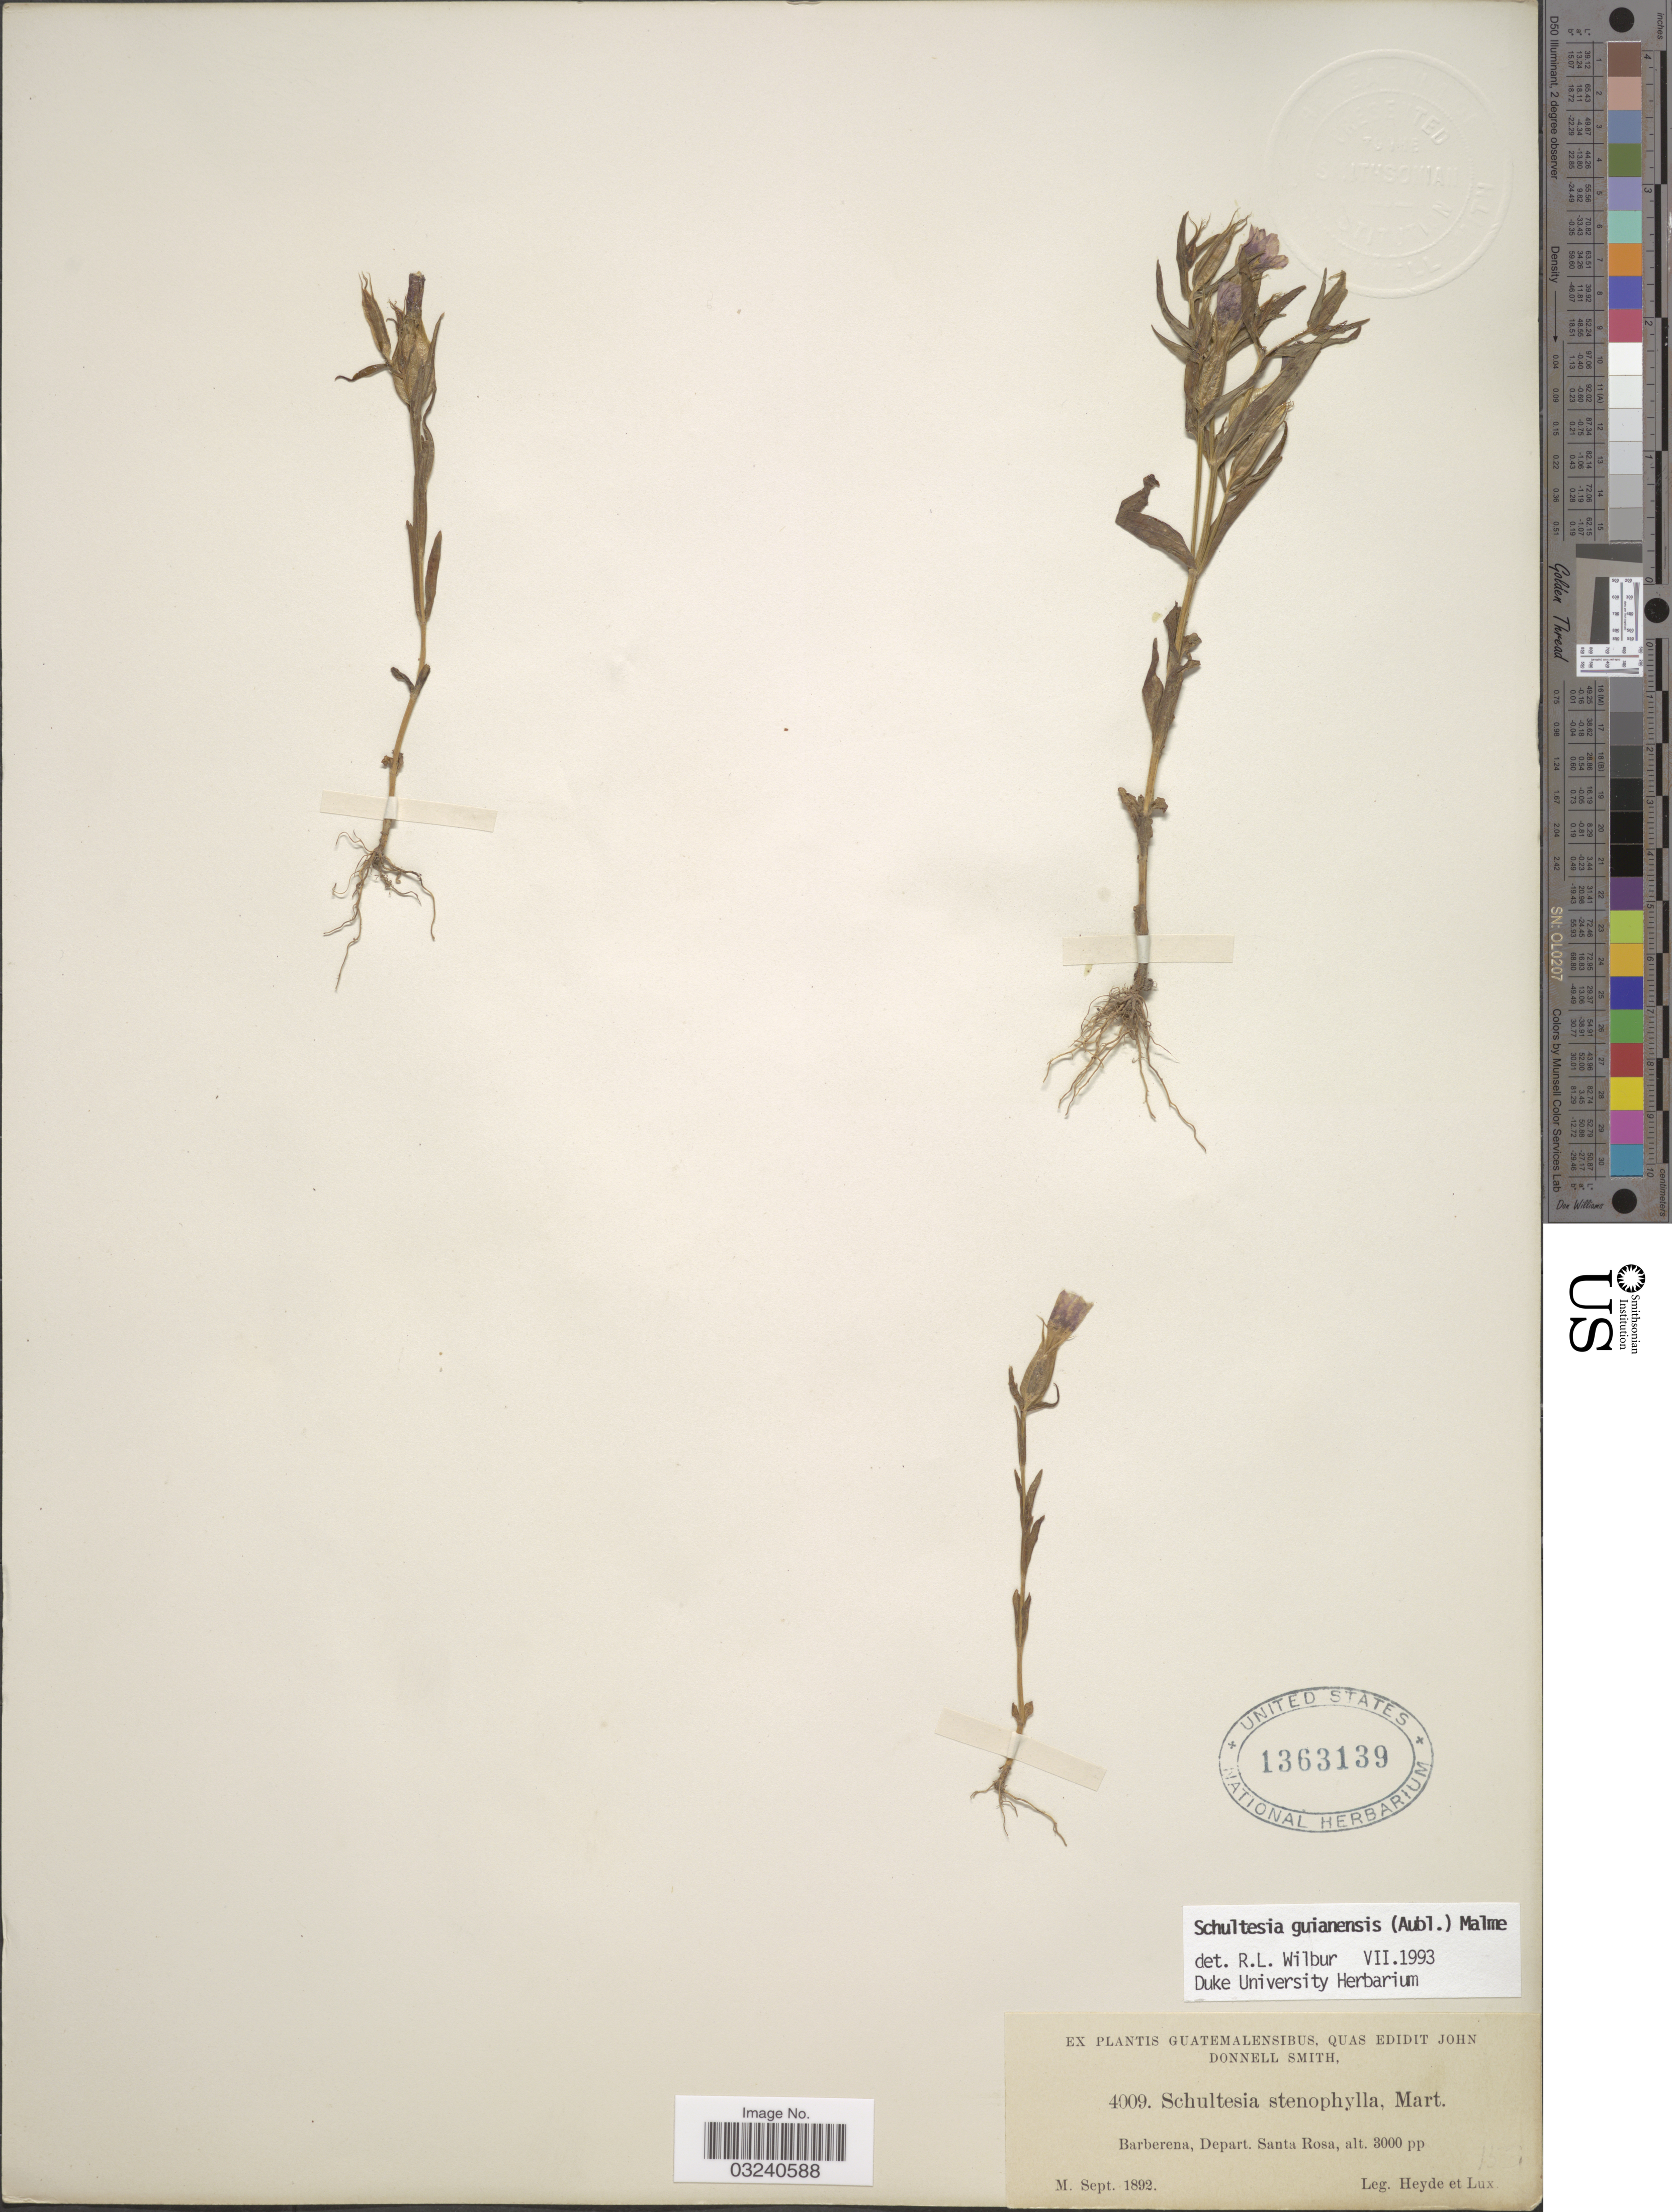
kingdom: Plantae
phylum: Tracheophyta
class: Magnoliopsida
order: Gentianales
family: Gentianaceae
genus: Schultesia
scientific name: Schultesia guianensis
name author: (Aubl.) Malme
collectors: Heyde & Lux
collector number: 4009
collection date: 1892-09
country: Guatemala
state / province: Santa Rosa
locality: Barberena, Depart. Santa Rosa.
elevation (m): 914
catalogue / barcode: US 1363139